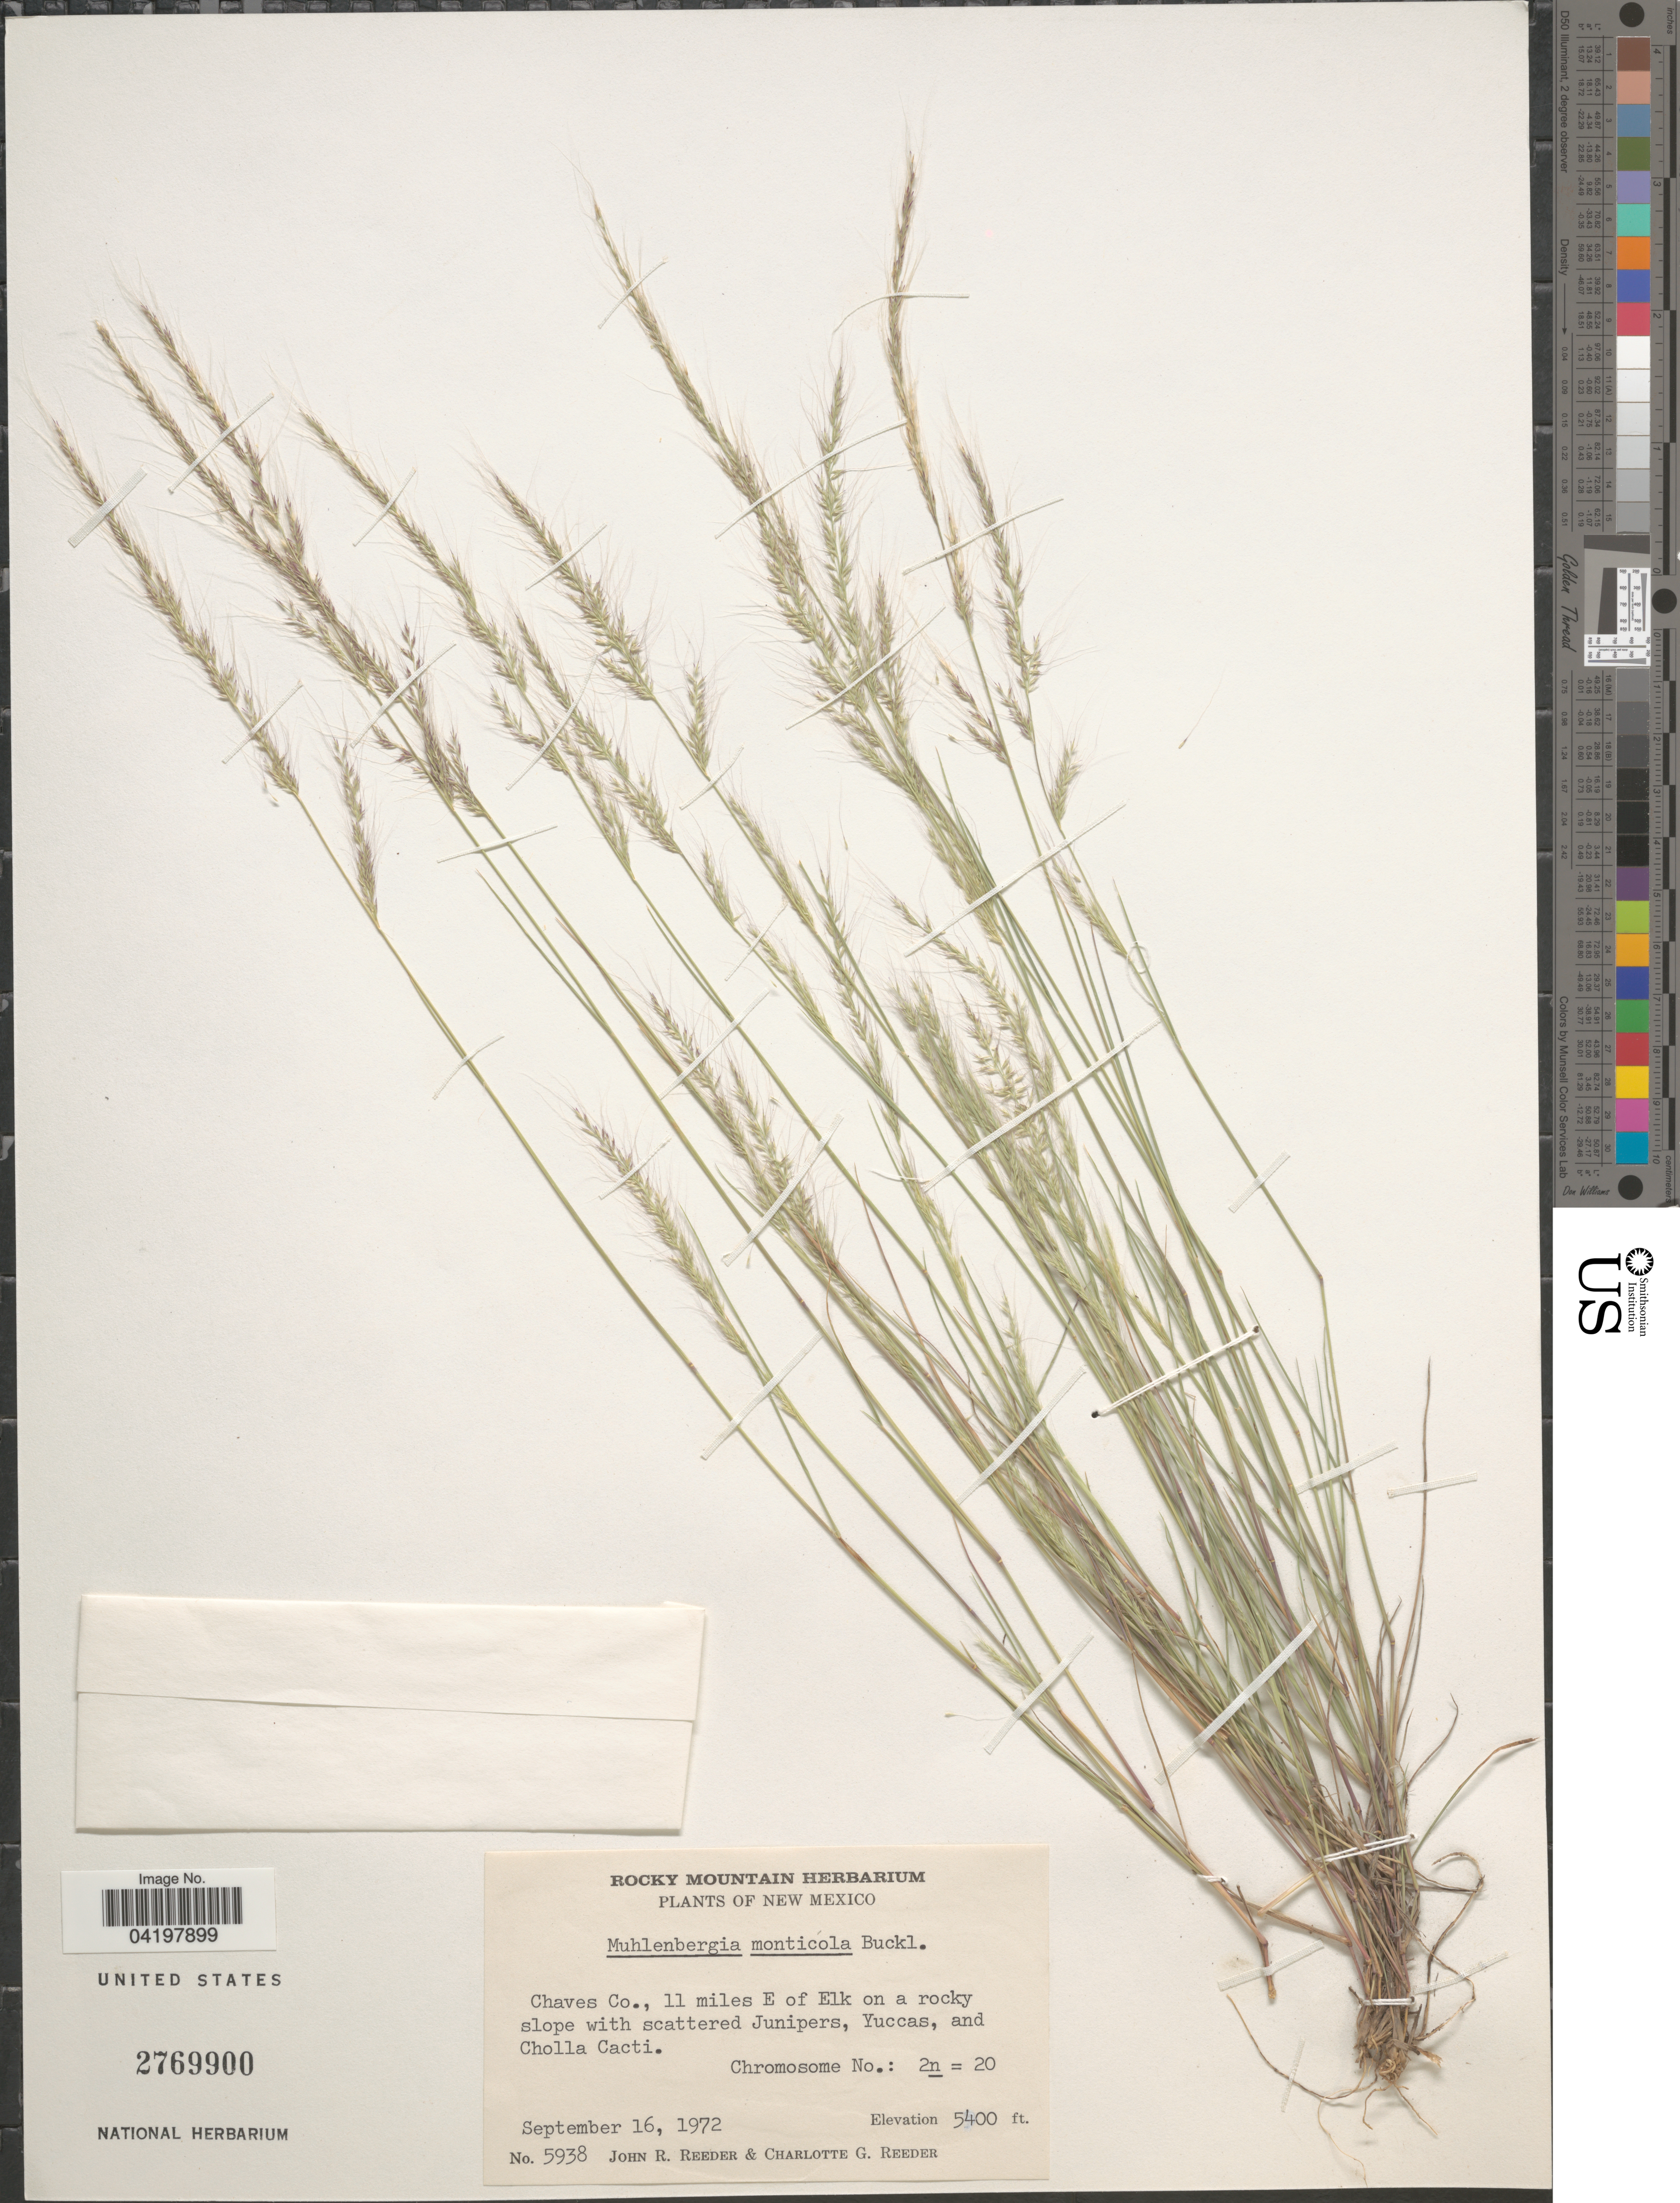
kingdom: Plantae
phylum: Tracheophyta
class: Liliopsida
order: Poales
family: Poaceae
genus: Muhlenbergia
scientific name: Muhlenbergia tenuifolia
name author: (Kunth) Kunth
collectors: J. R. Reeder & C. G. Reeder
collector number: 5938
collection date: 1972-09-16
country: United States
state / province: New Mexico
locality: Chaves Co., 11 miles E of Elk.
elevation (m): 1646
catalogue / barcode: US 2769900